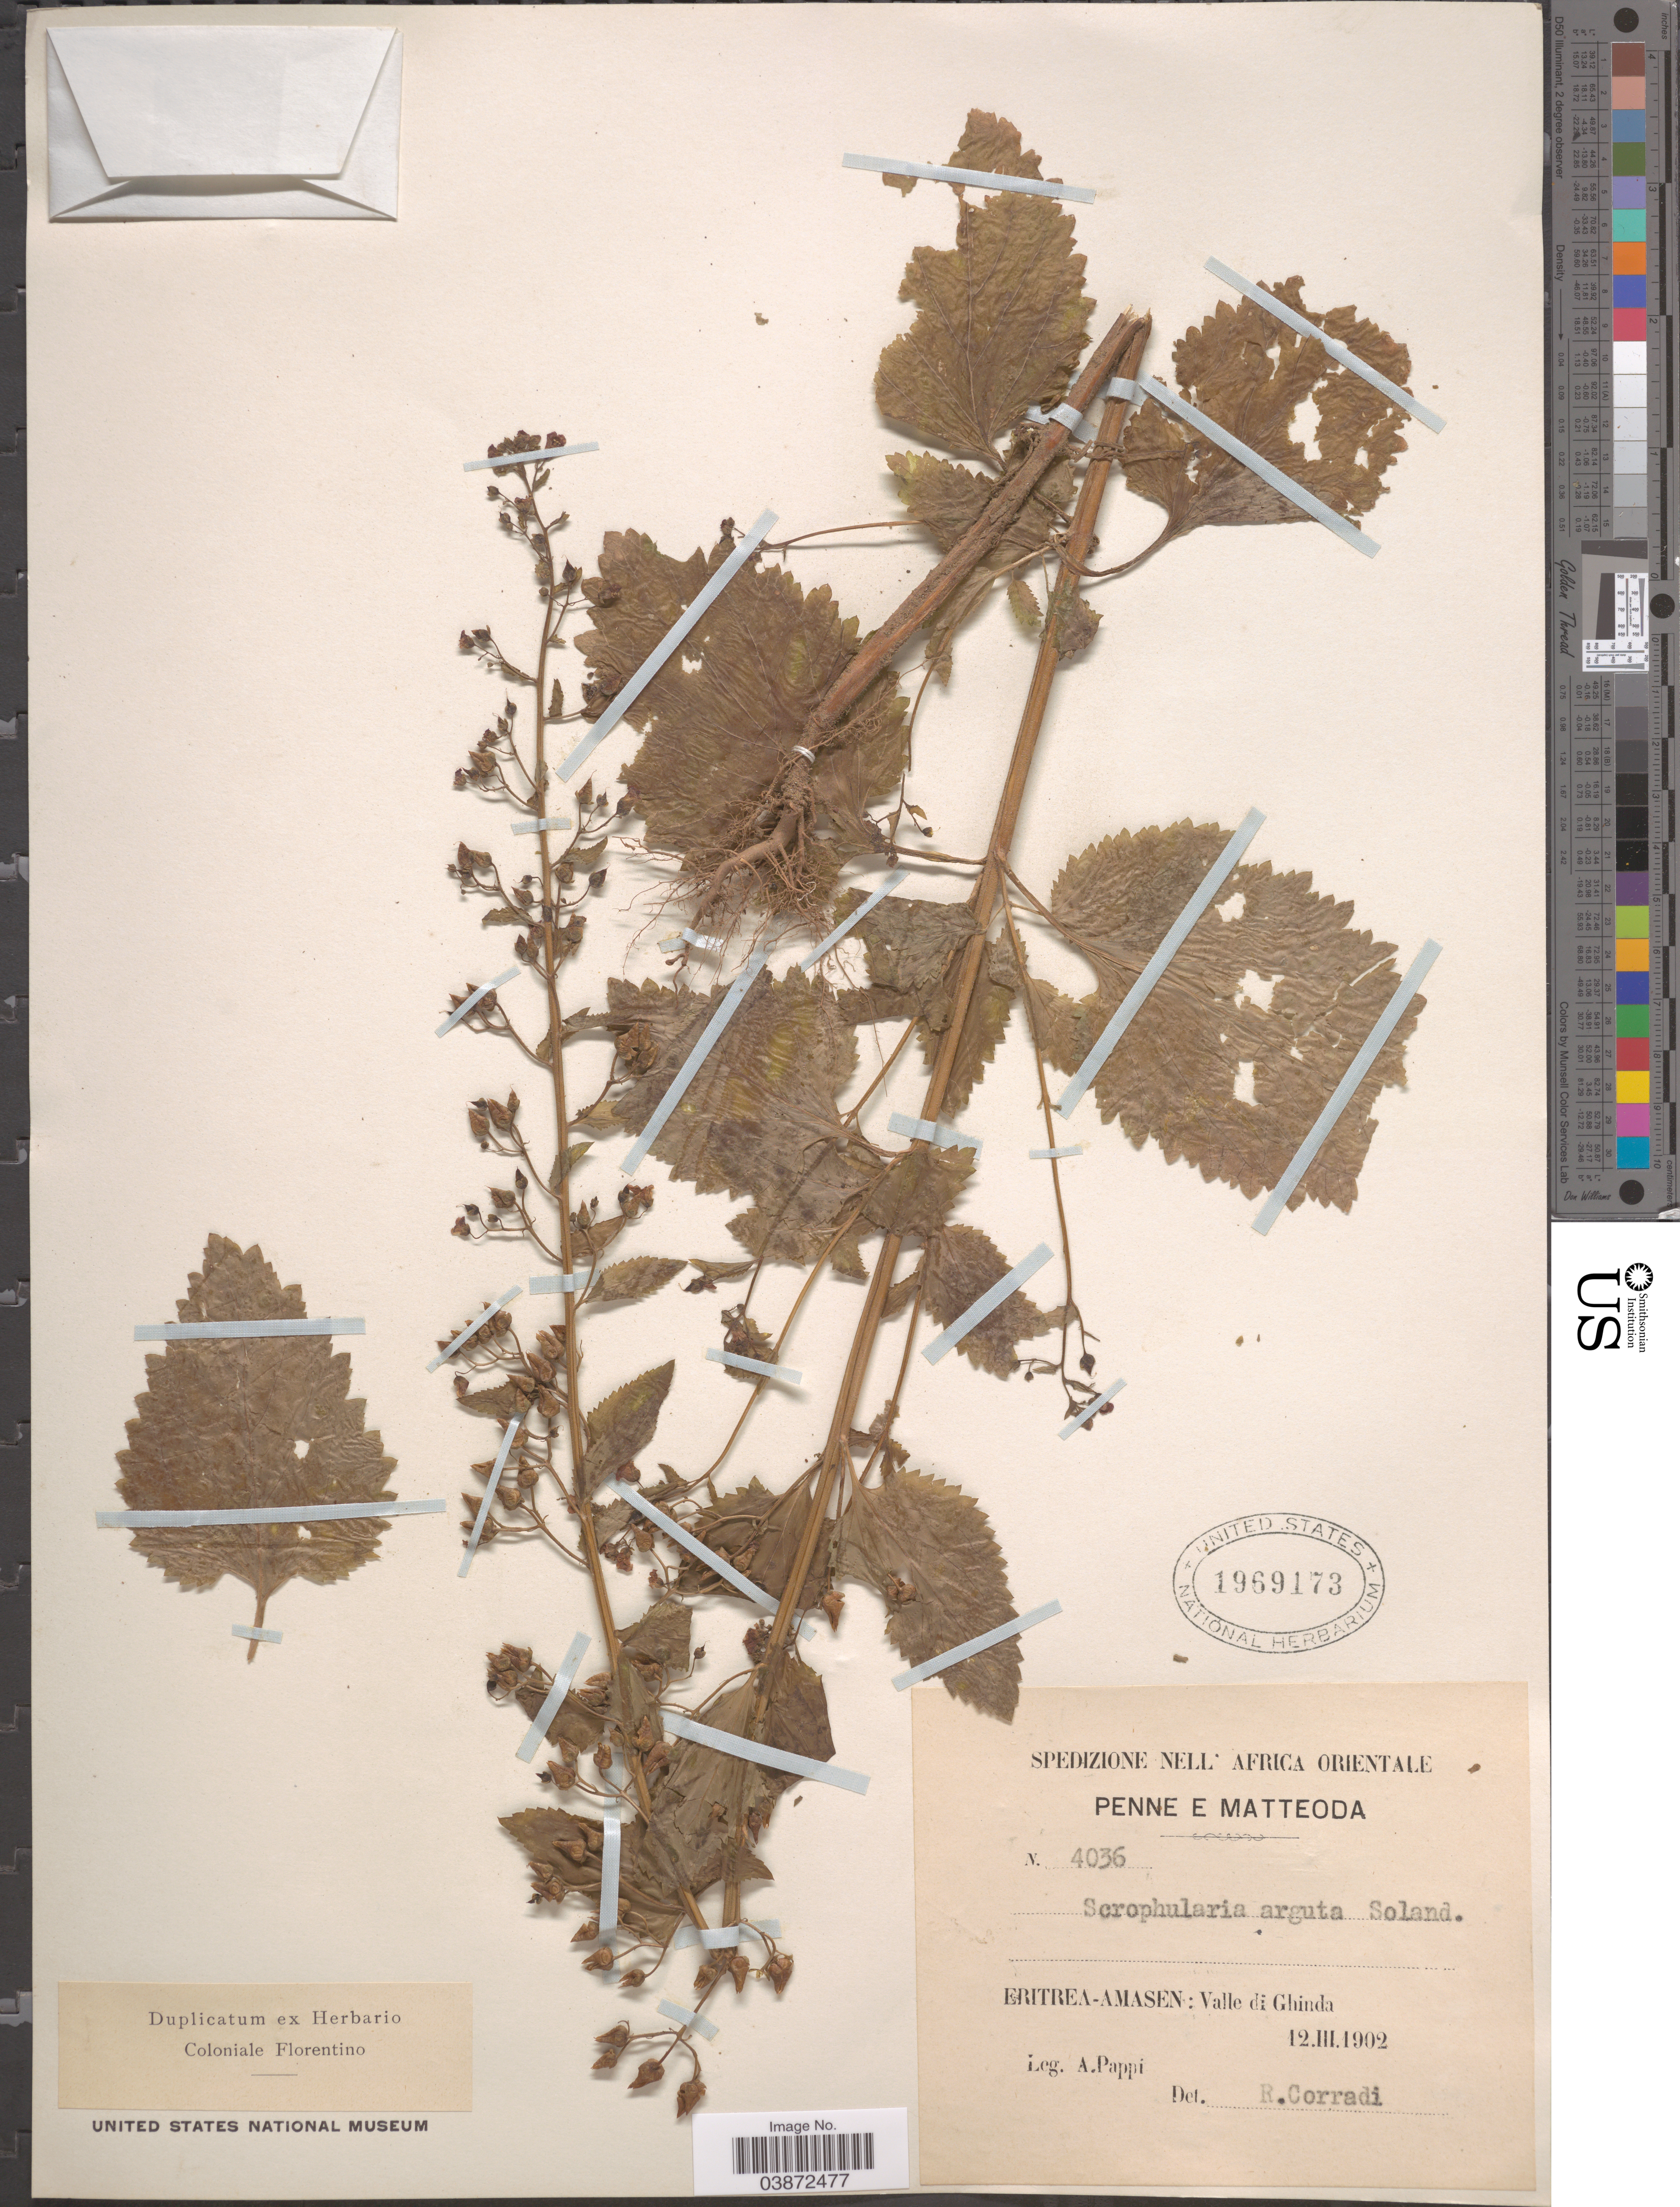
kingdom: Plantae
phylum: Tracheophyta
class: Magnoliopsida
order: Lamiales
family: Scrophulariaceae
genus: Scrophularia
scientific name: Scrophularia arguta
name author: Aiton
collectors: A. Pappi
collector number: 4036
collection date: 1902-03-12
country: Eritrea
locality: Eritrea- Amasen: valle de Ghinda.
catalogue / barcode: US 1969173